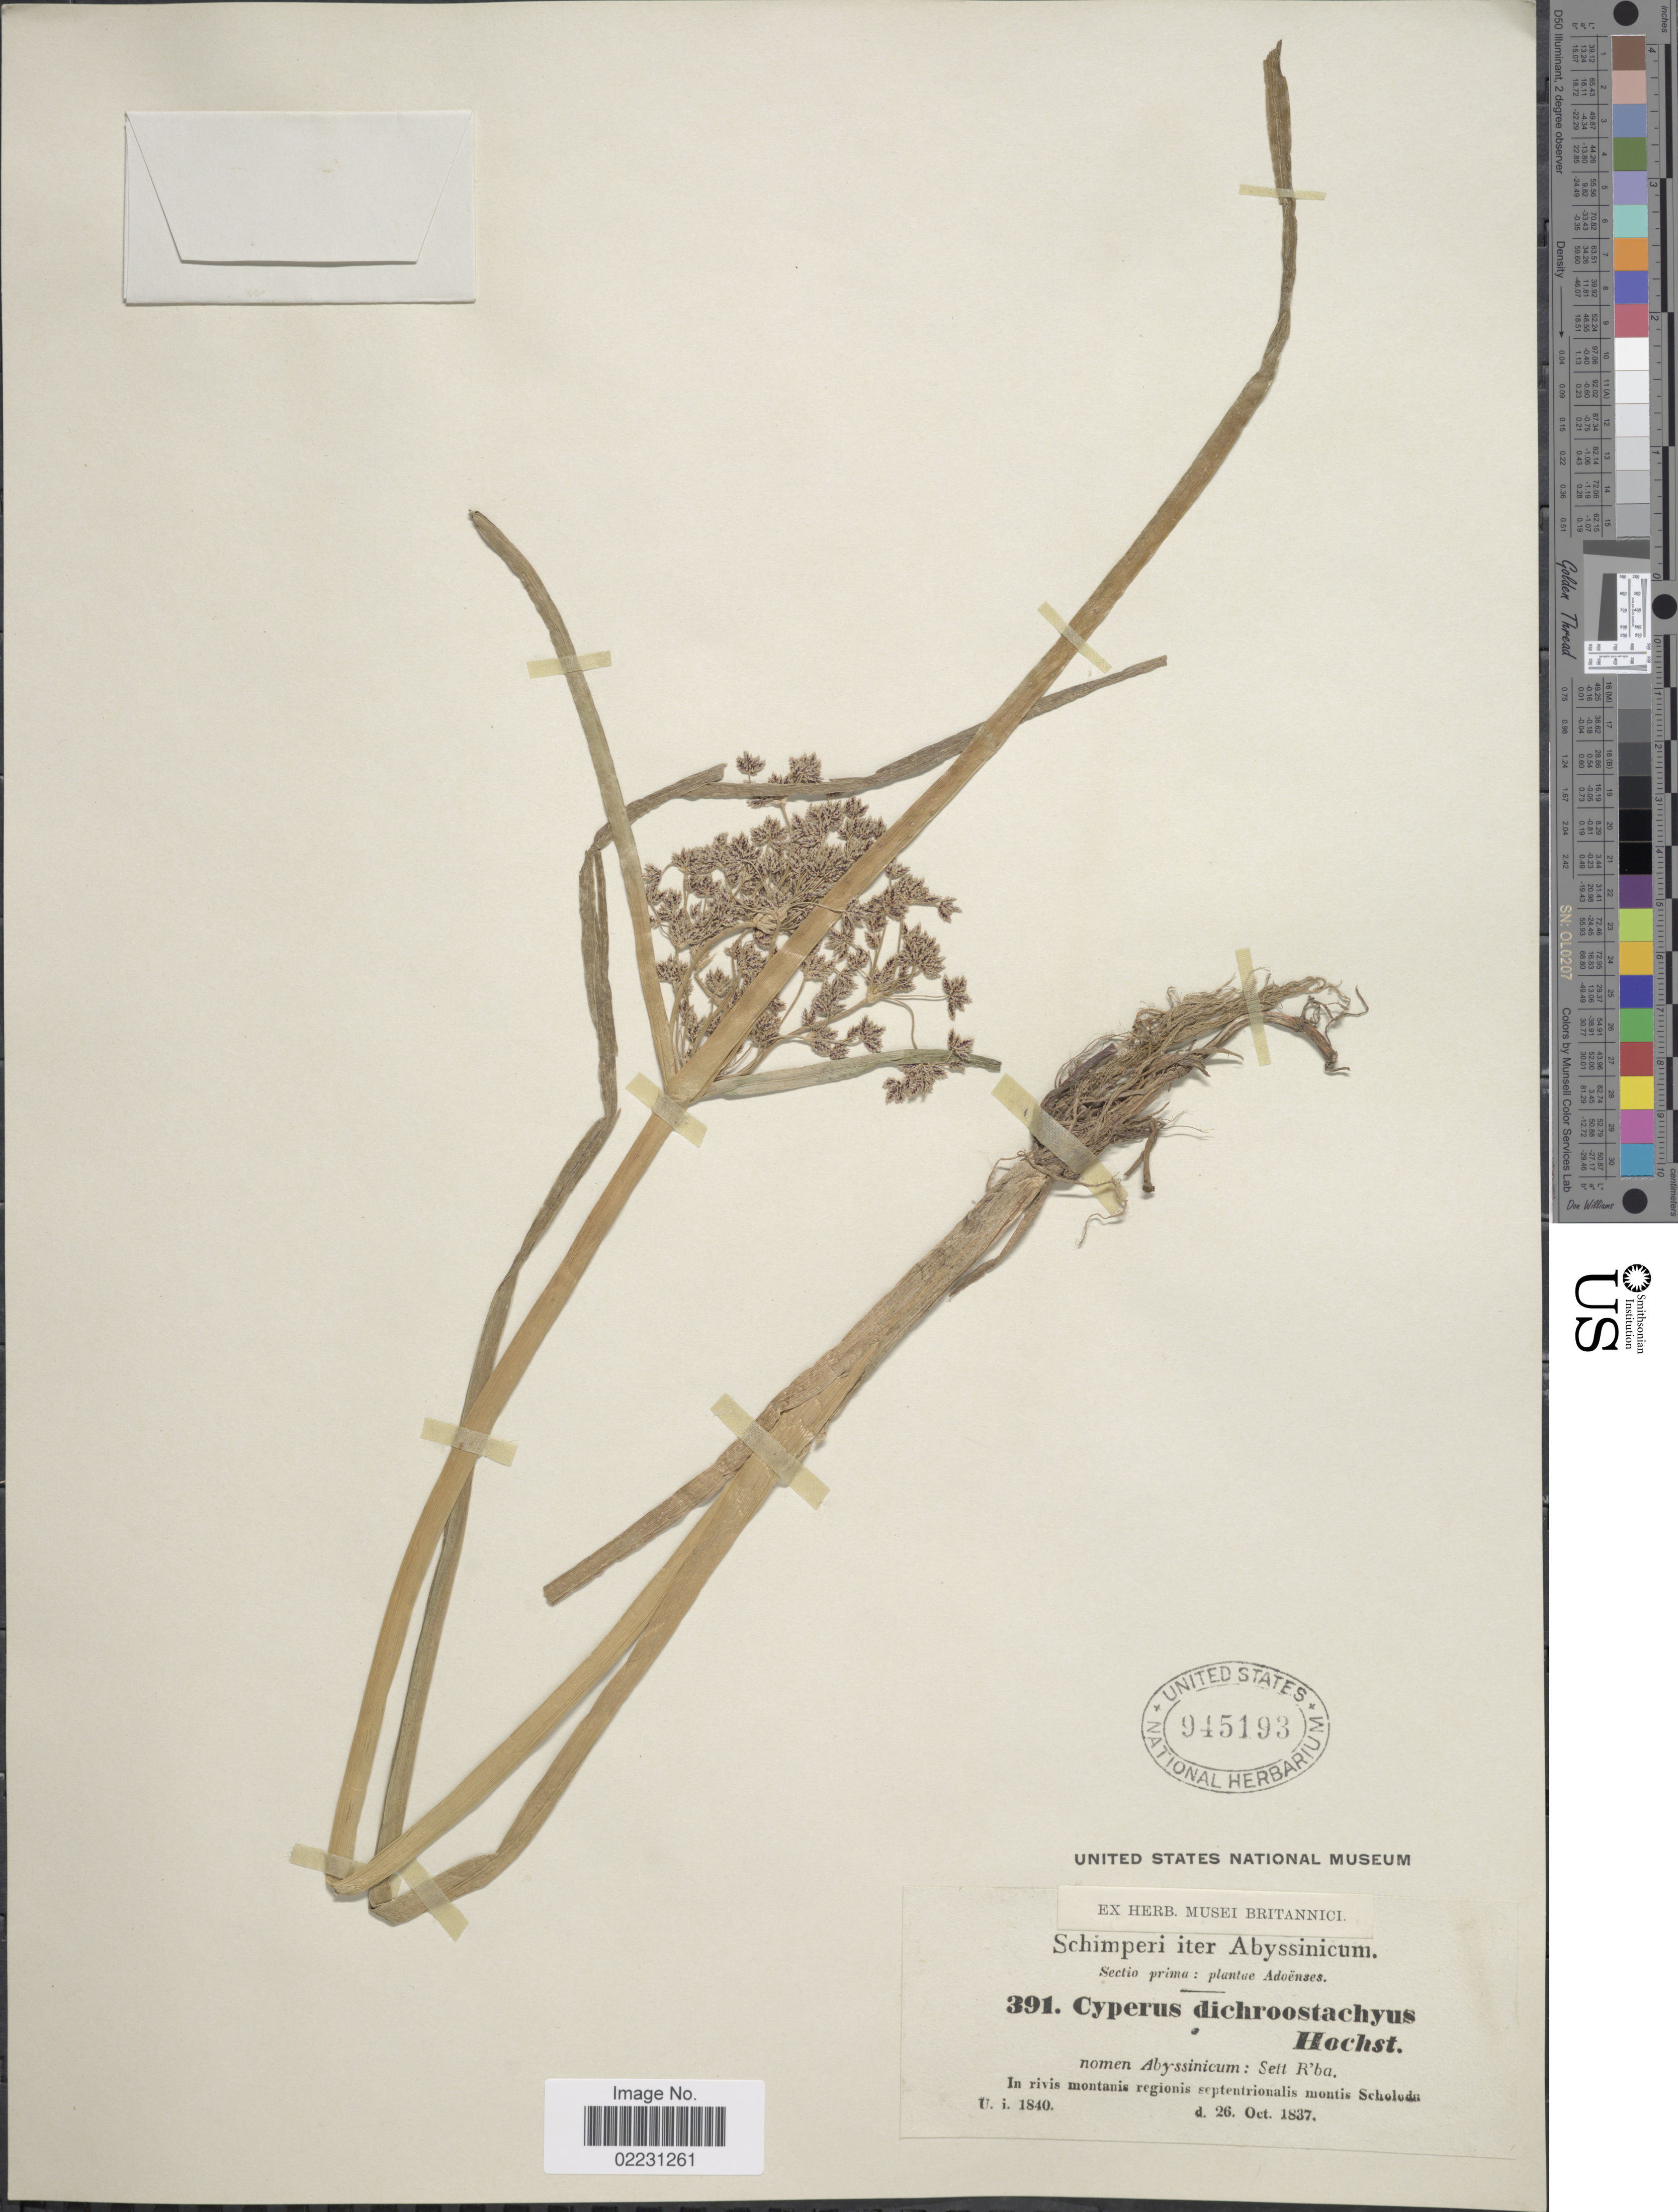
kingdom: Plantae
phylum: Tracheophyta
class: Liliopsida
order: Poales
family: Cyperaceae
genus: Cyperus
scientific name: Cyperus dichrostachyus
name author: Hochst. ex A. Rich.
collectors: -. Schimper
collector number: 391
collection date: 1837-10-26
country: Eritrea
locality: Abyssinicum. Sectio prima; Adoenses. In rivis montanis regione septentrionalis montis Scholoda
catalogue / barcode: US 945193